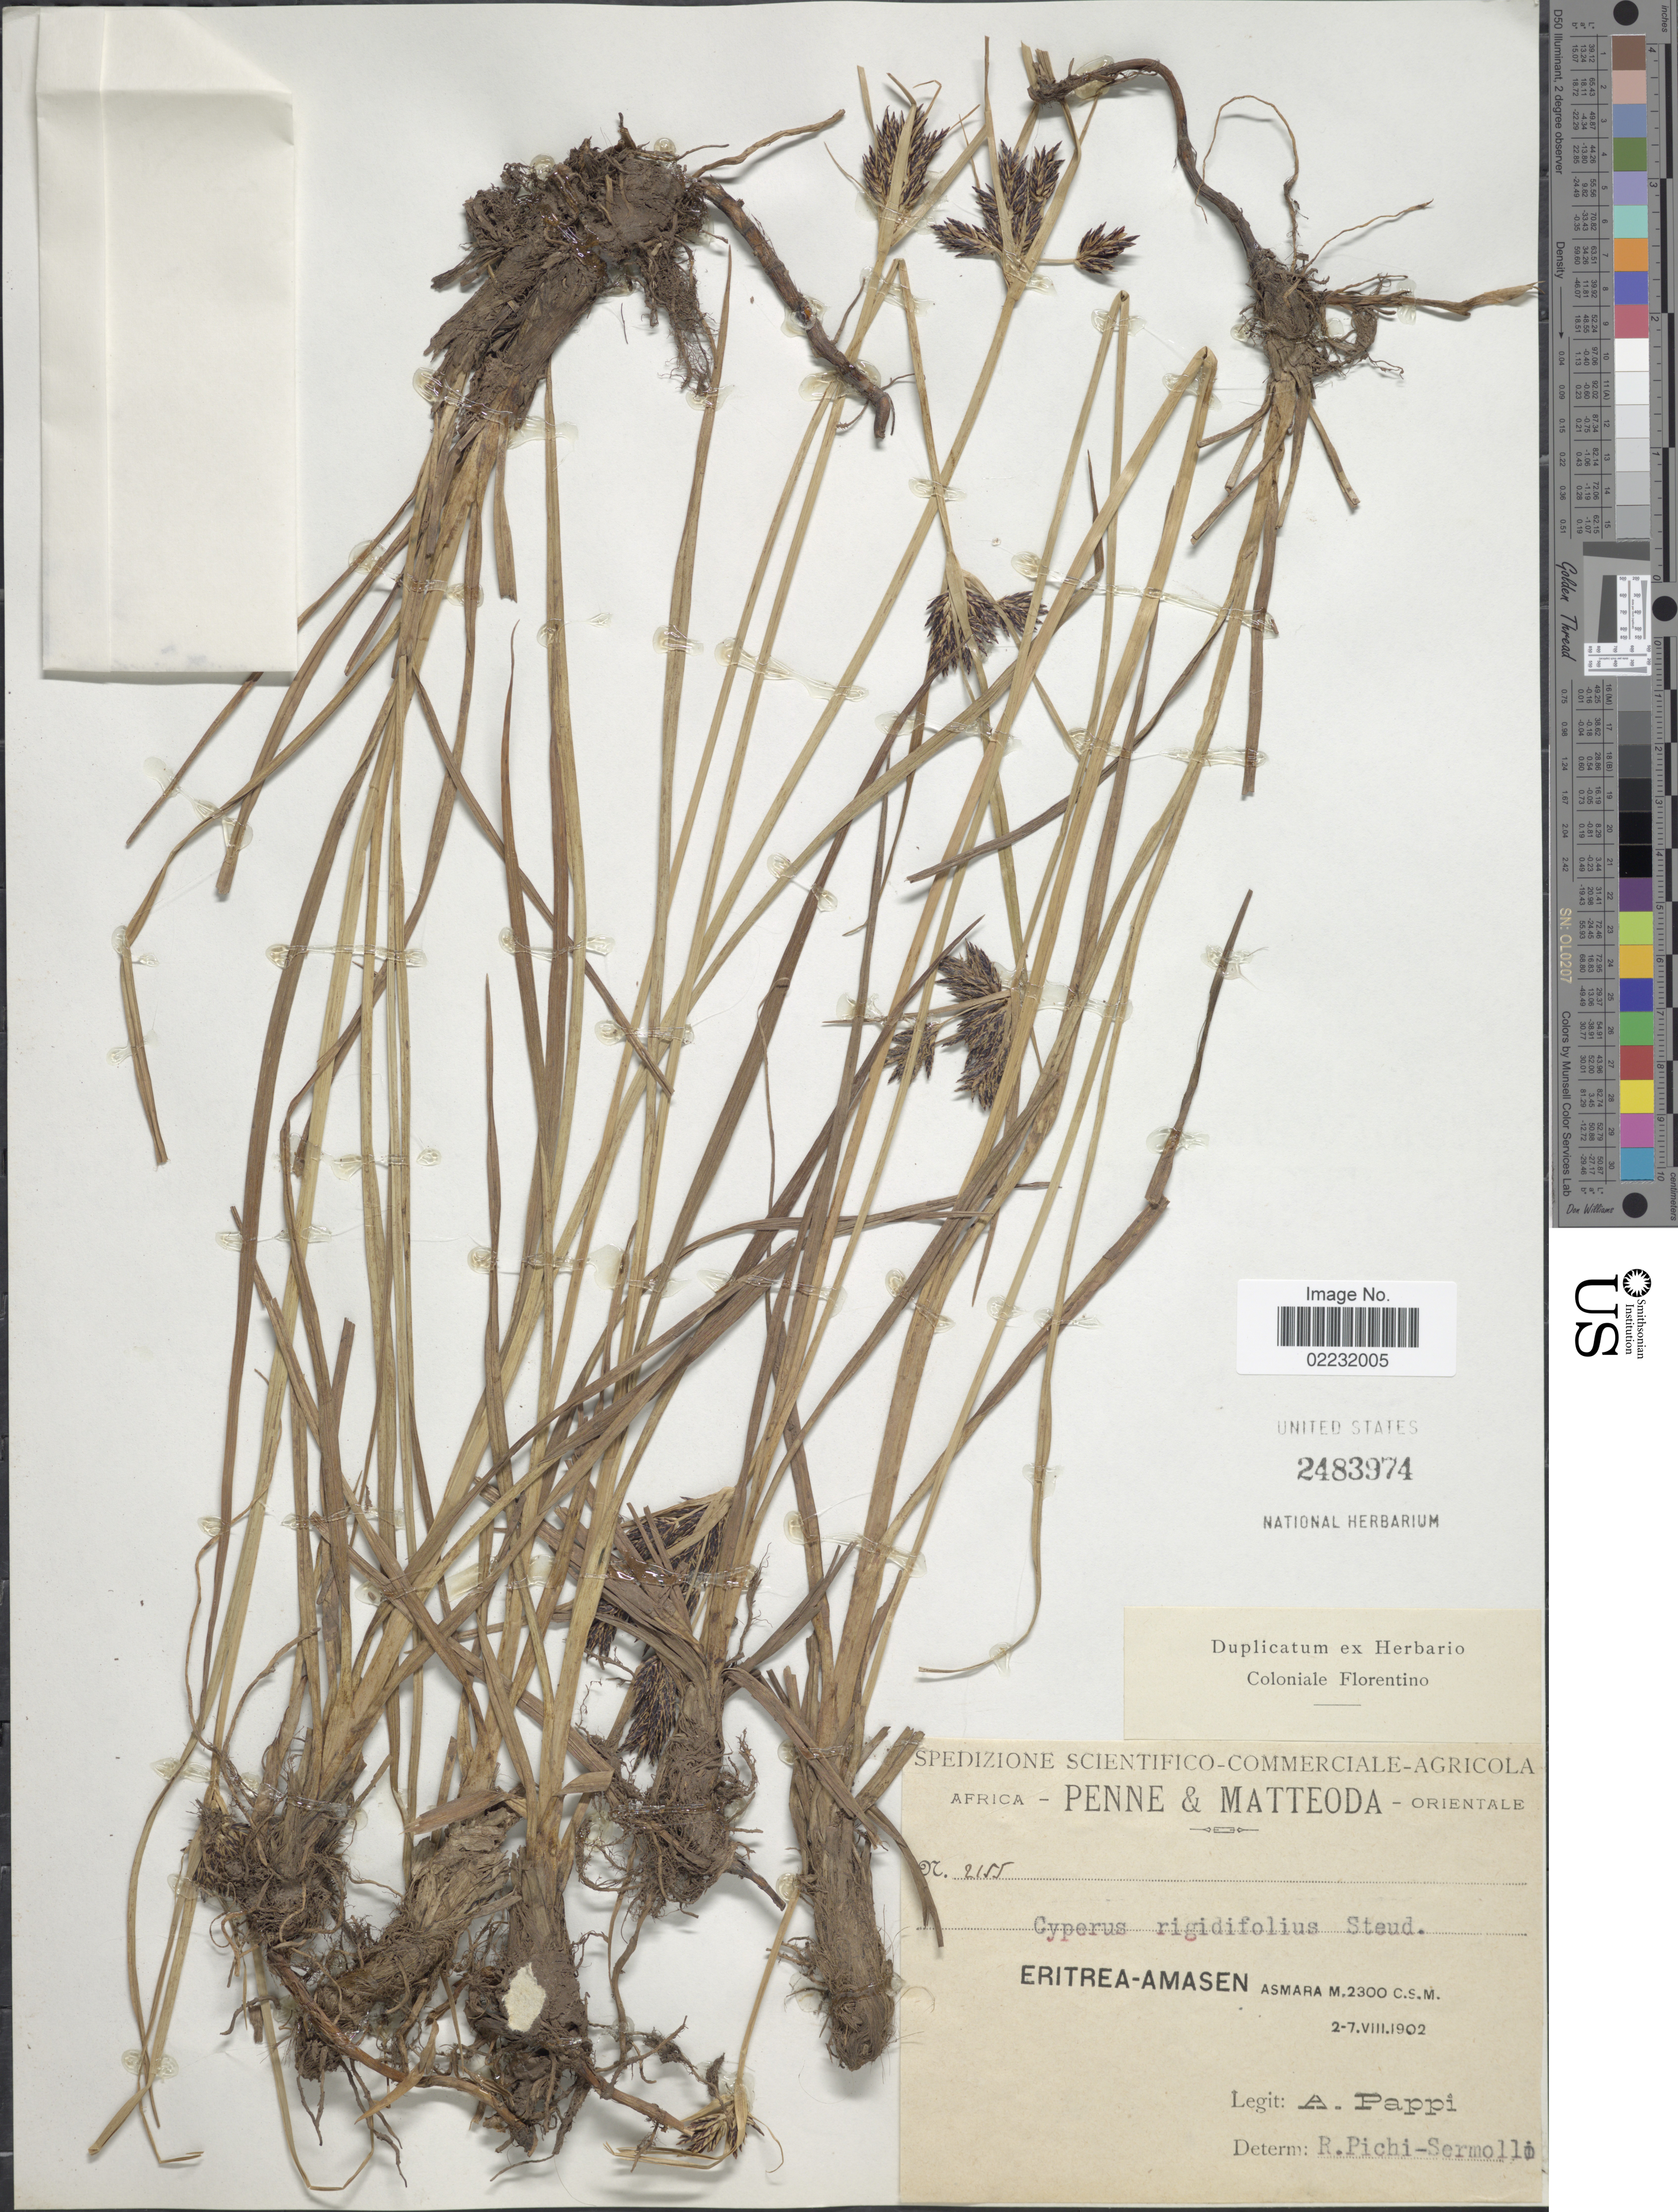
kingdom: Plantae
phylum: Tracheophyta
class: Liliopsida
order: Poales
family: Cyperaceae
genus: Cyperus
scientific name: Cyperus rigidifolius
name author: Steud.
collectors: A. Pappi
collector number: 2155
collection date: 1902-05-02/1902-08-07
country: Eritrea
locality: Orientale, Eritrea-Amasen, Asmara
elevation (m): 2300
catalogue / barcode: US 2483974